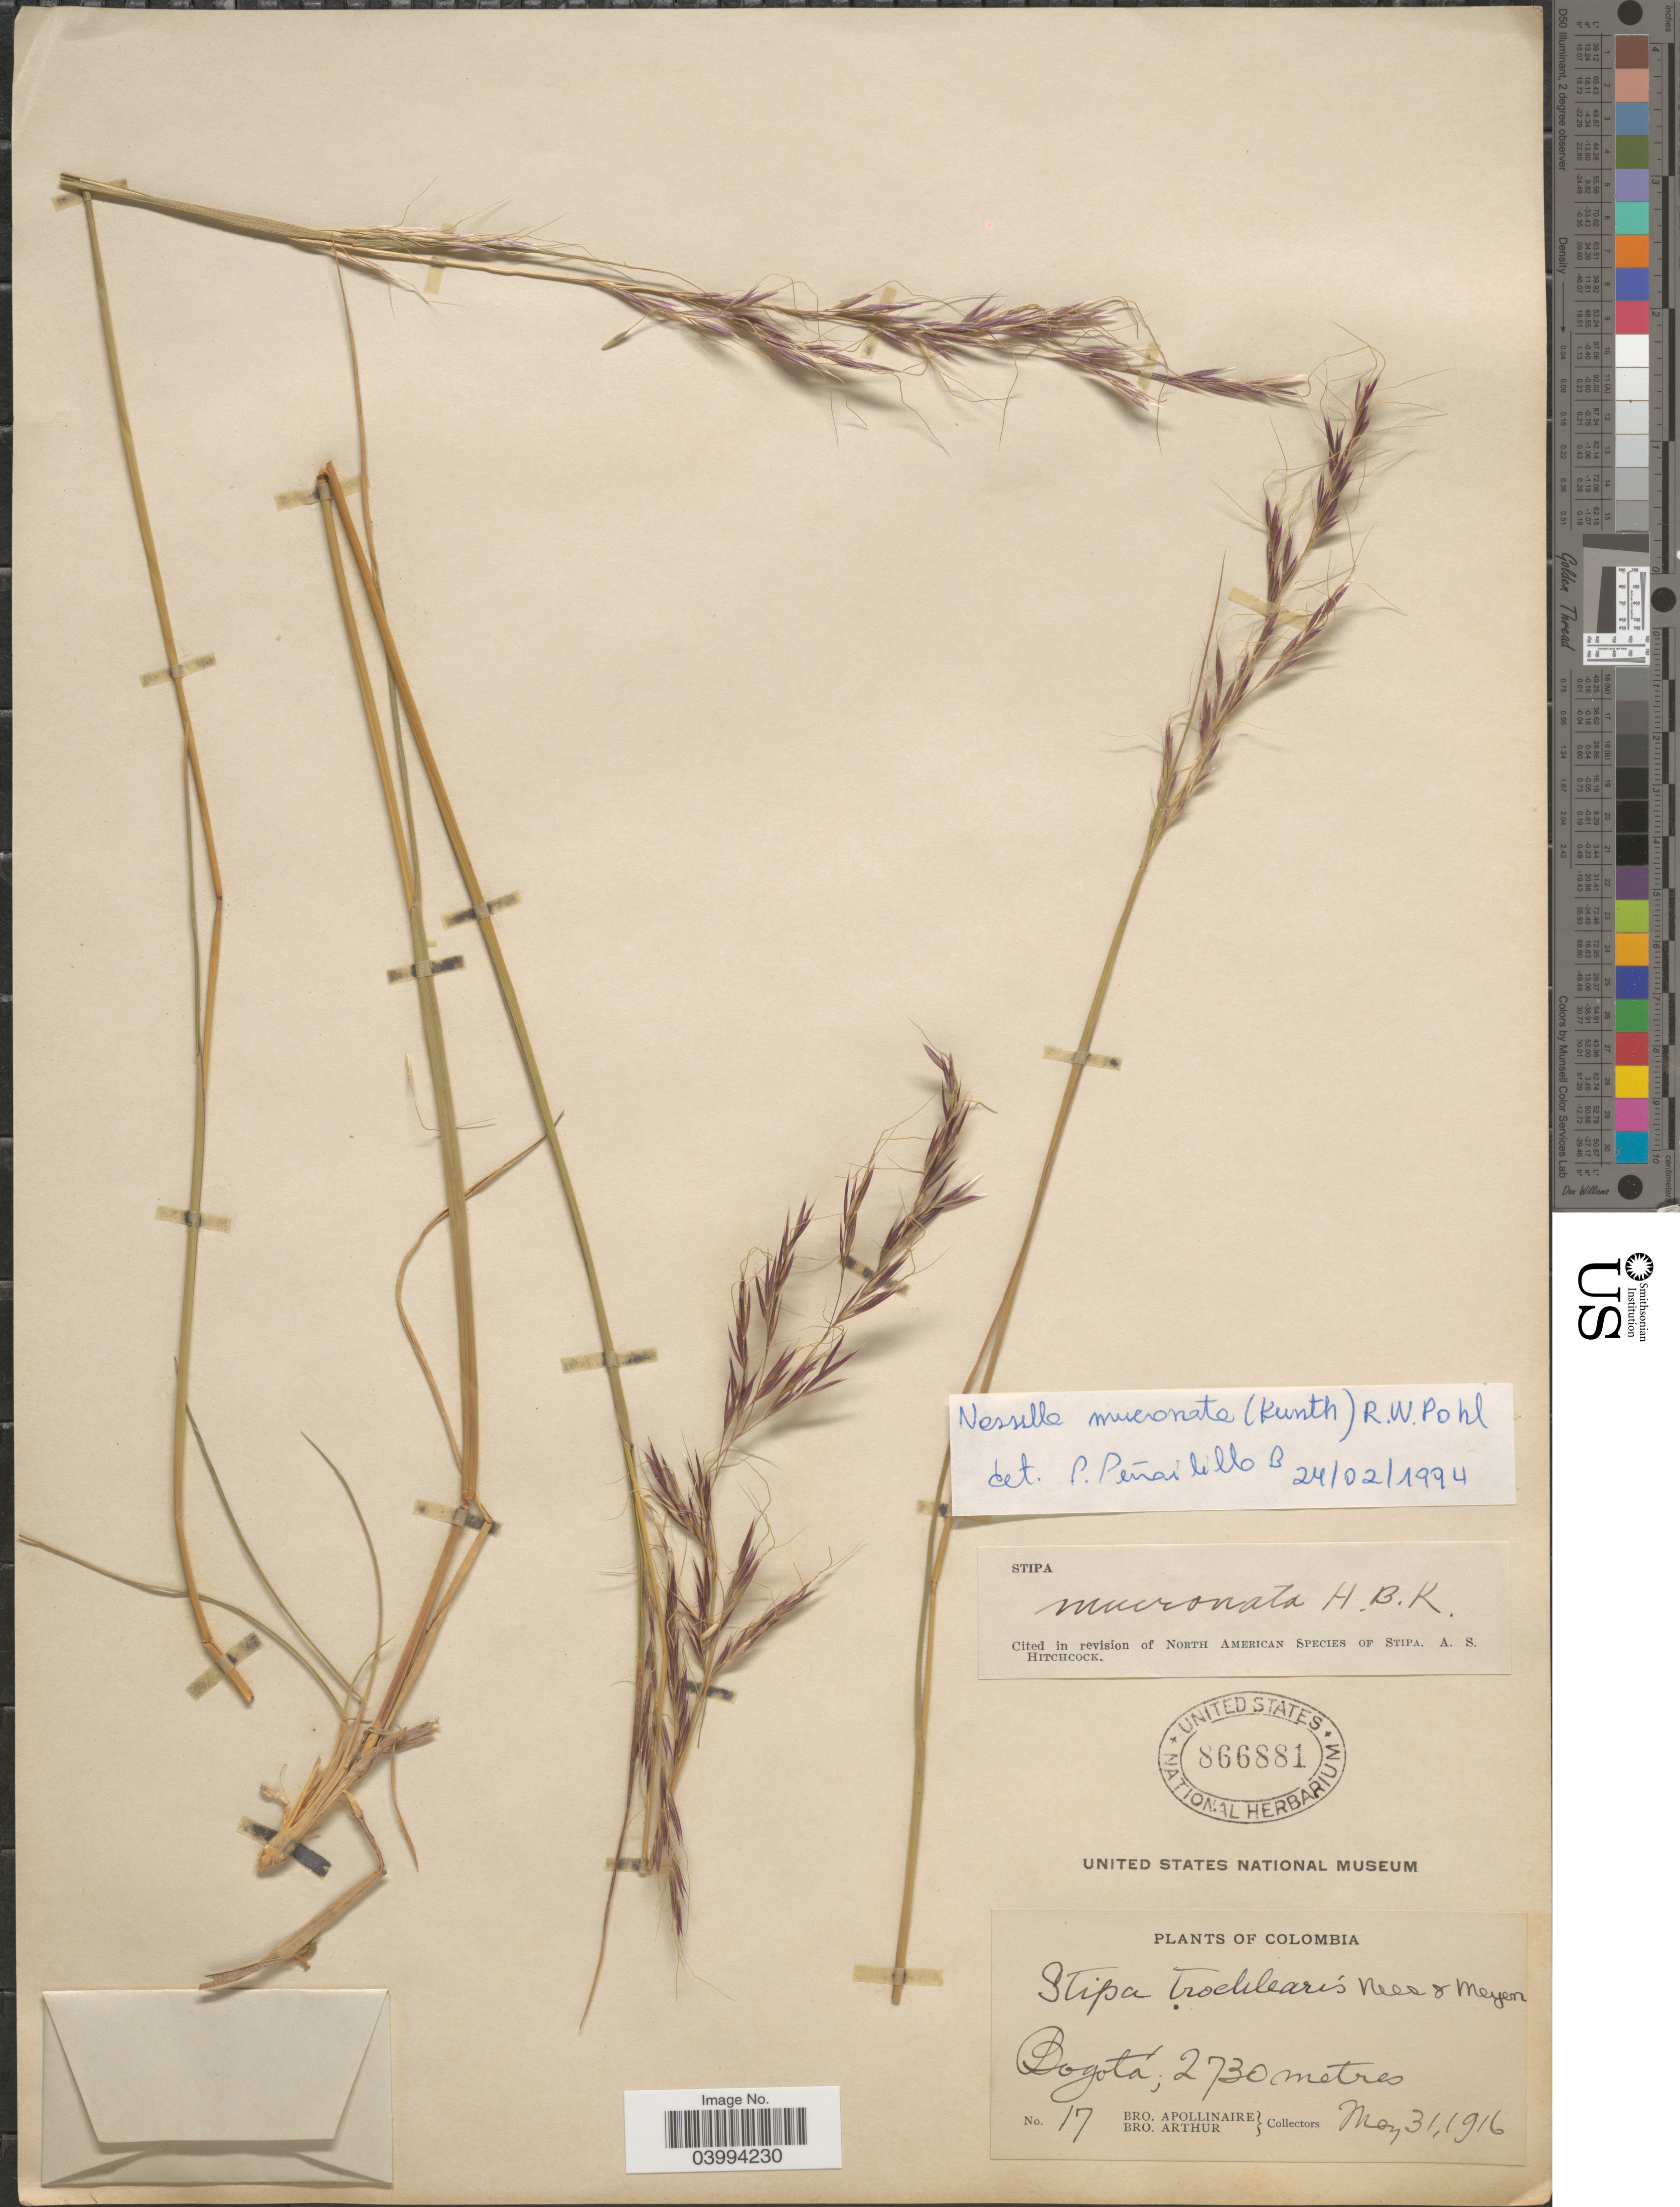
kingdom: Plantae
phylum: Tracheophyta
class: Liliopsida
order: Poales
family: Poaceae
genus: Nassella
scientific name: Nassella mucronata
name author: (Kunth) R.W. Pohl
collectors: Bro. Apollinaire & Bro. Arthur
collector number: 17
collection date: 1916-05-31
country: Colombia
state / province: Bogota D.C.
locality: Bogotá.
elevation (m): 2730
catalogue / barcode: US 866881